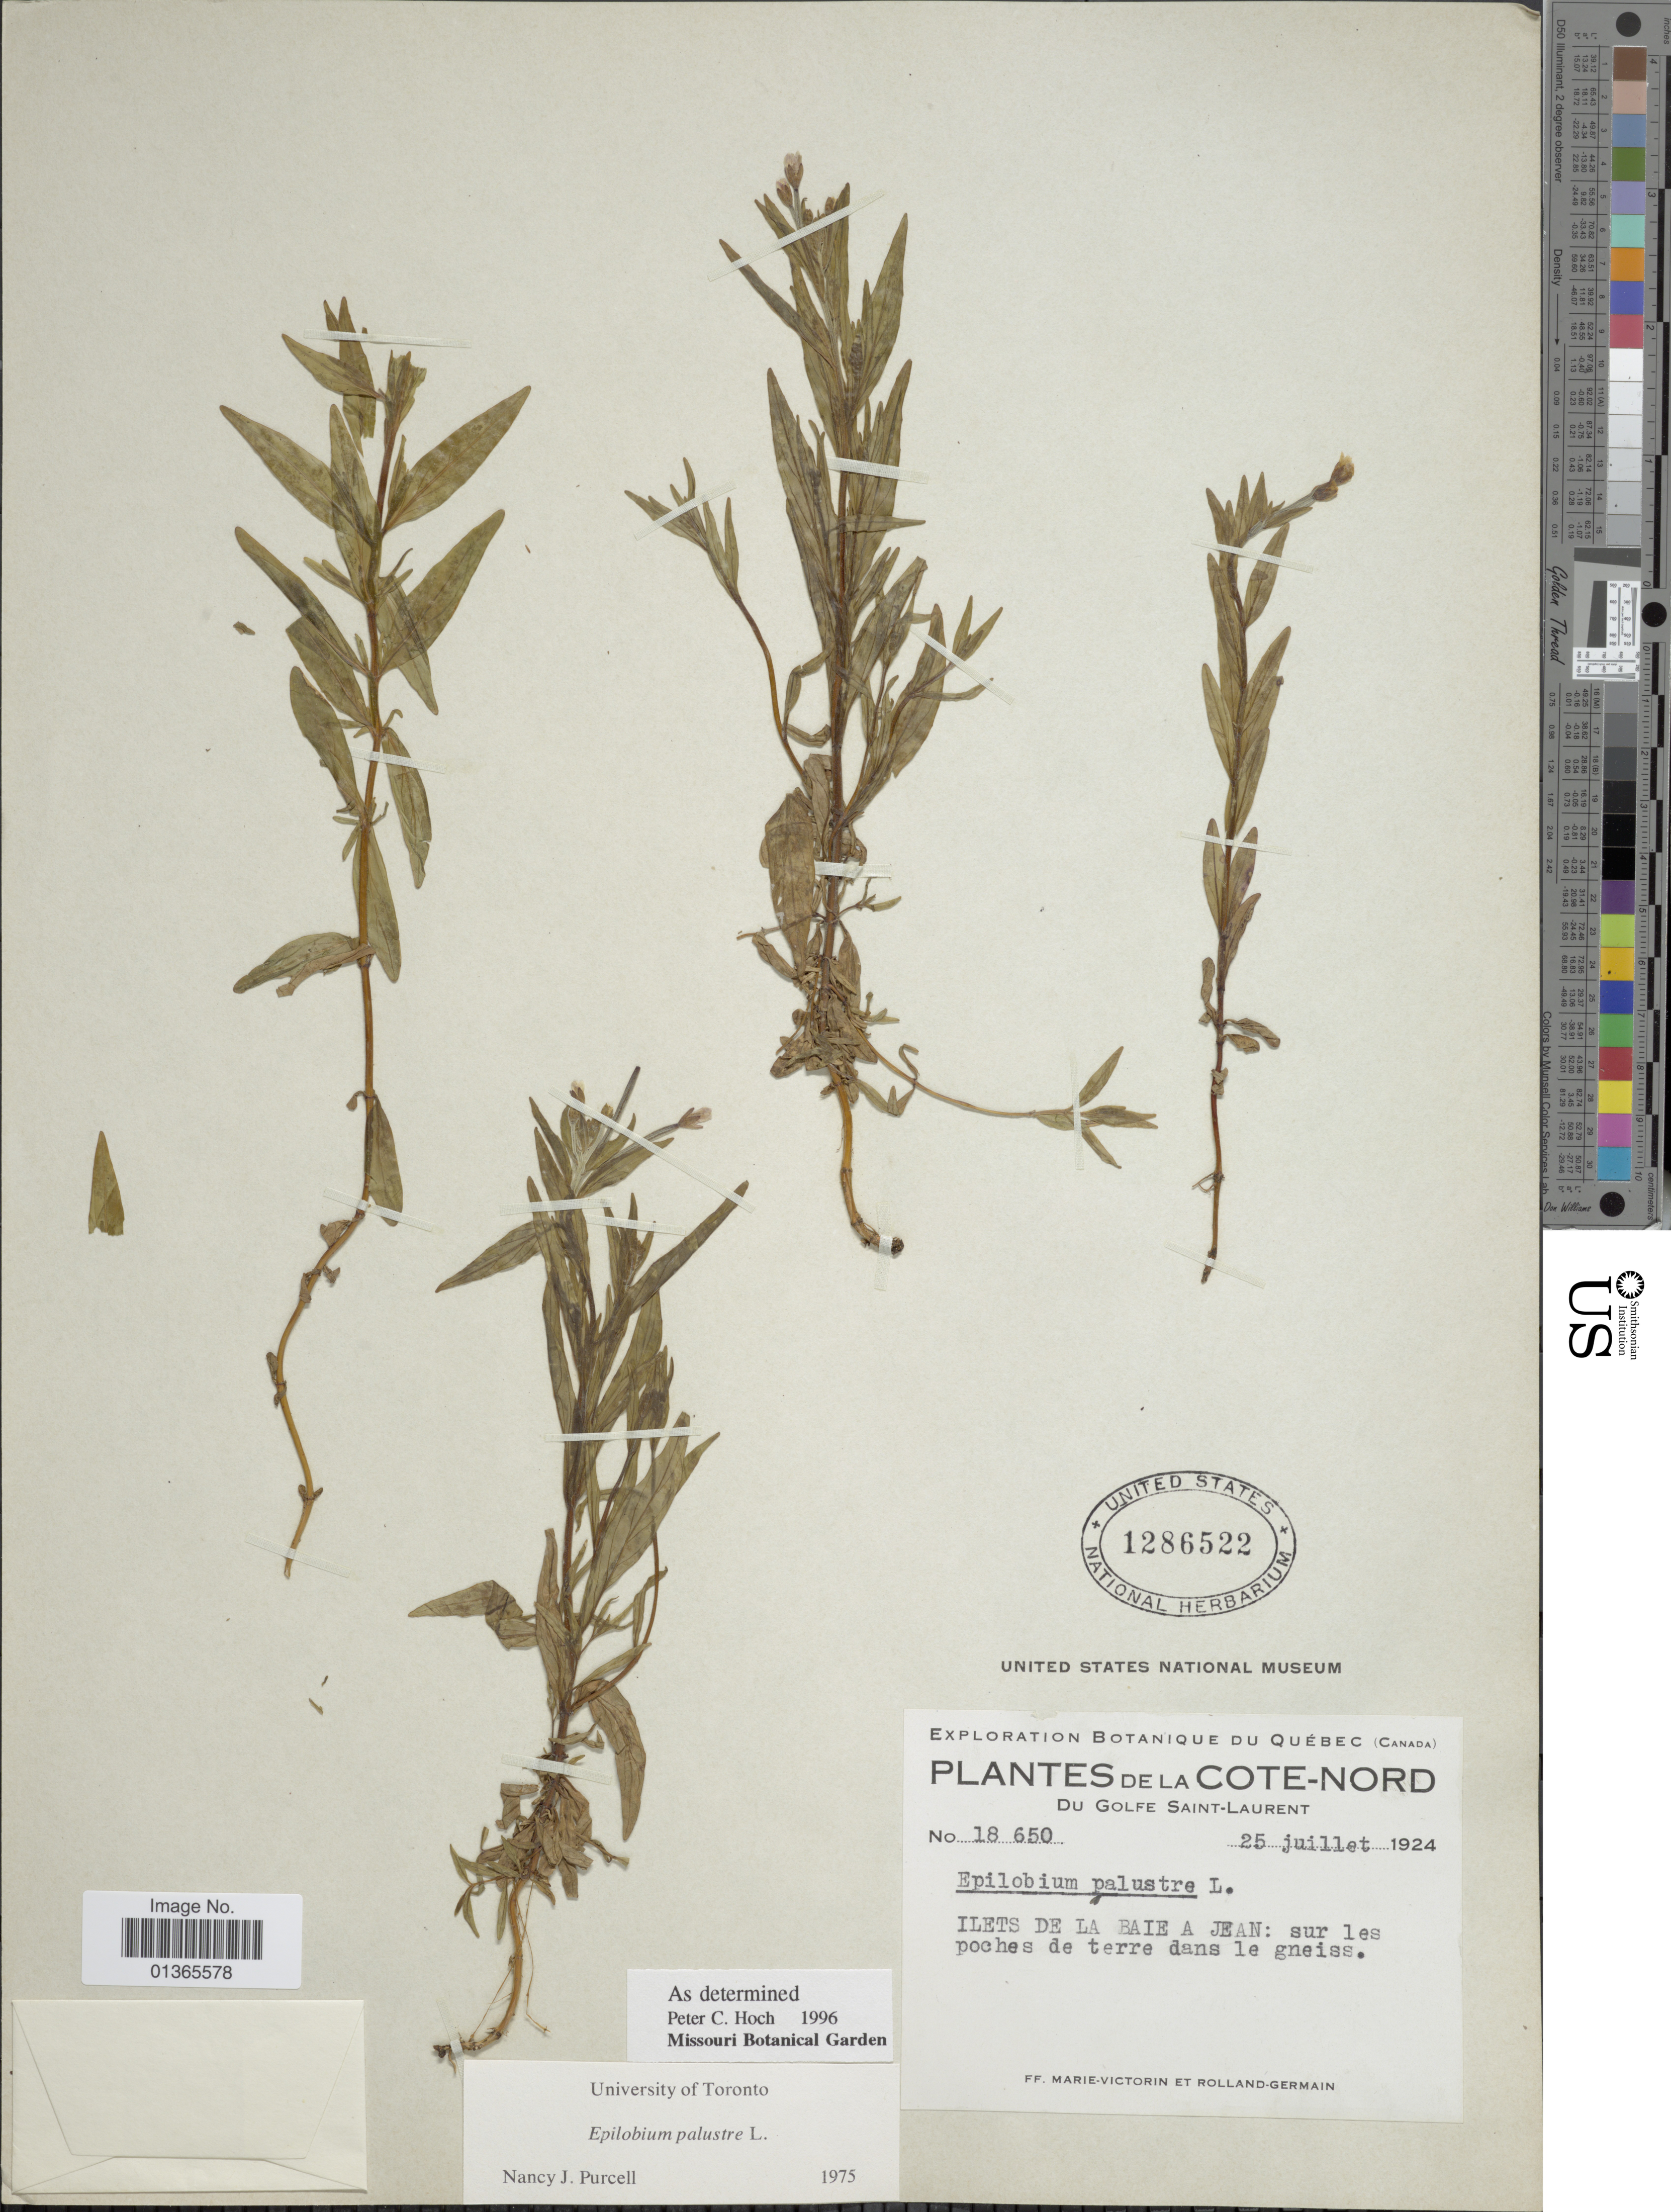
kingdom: Plantae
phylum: Tracheophyta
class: Magnoliopsida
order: Myrtales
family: Onagraceae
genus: Epilobium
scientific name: Epilobium palustre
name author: L.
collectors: Fr. Marie-Victorin & Rolland-Germain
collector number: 18650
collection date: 1924-07-25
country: Canada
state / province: Quebec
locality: De la Cote-Nord du Golfe Saint-Laurent. Ilets de la Baie a Jean: sur les poches de terre dans le gneiss.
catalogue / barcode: US 1286522